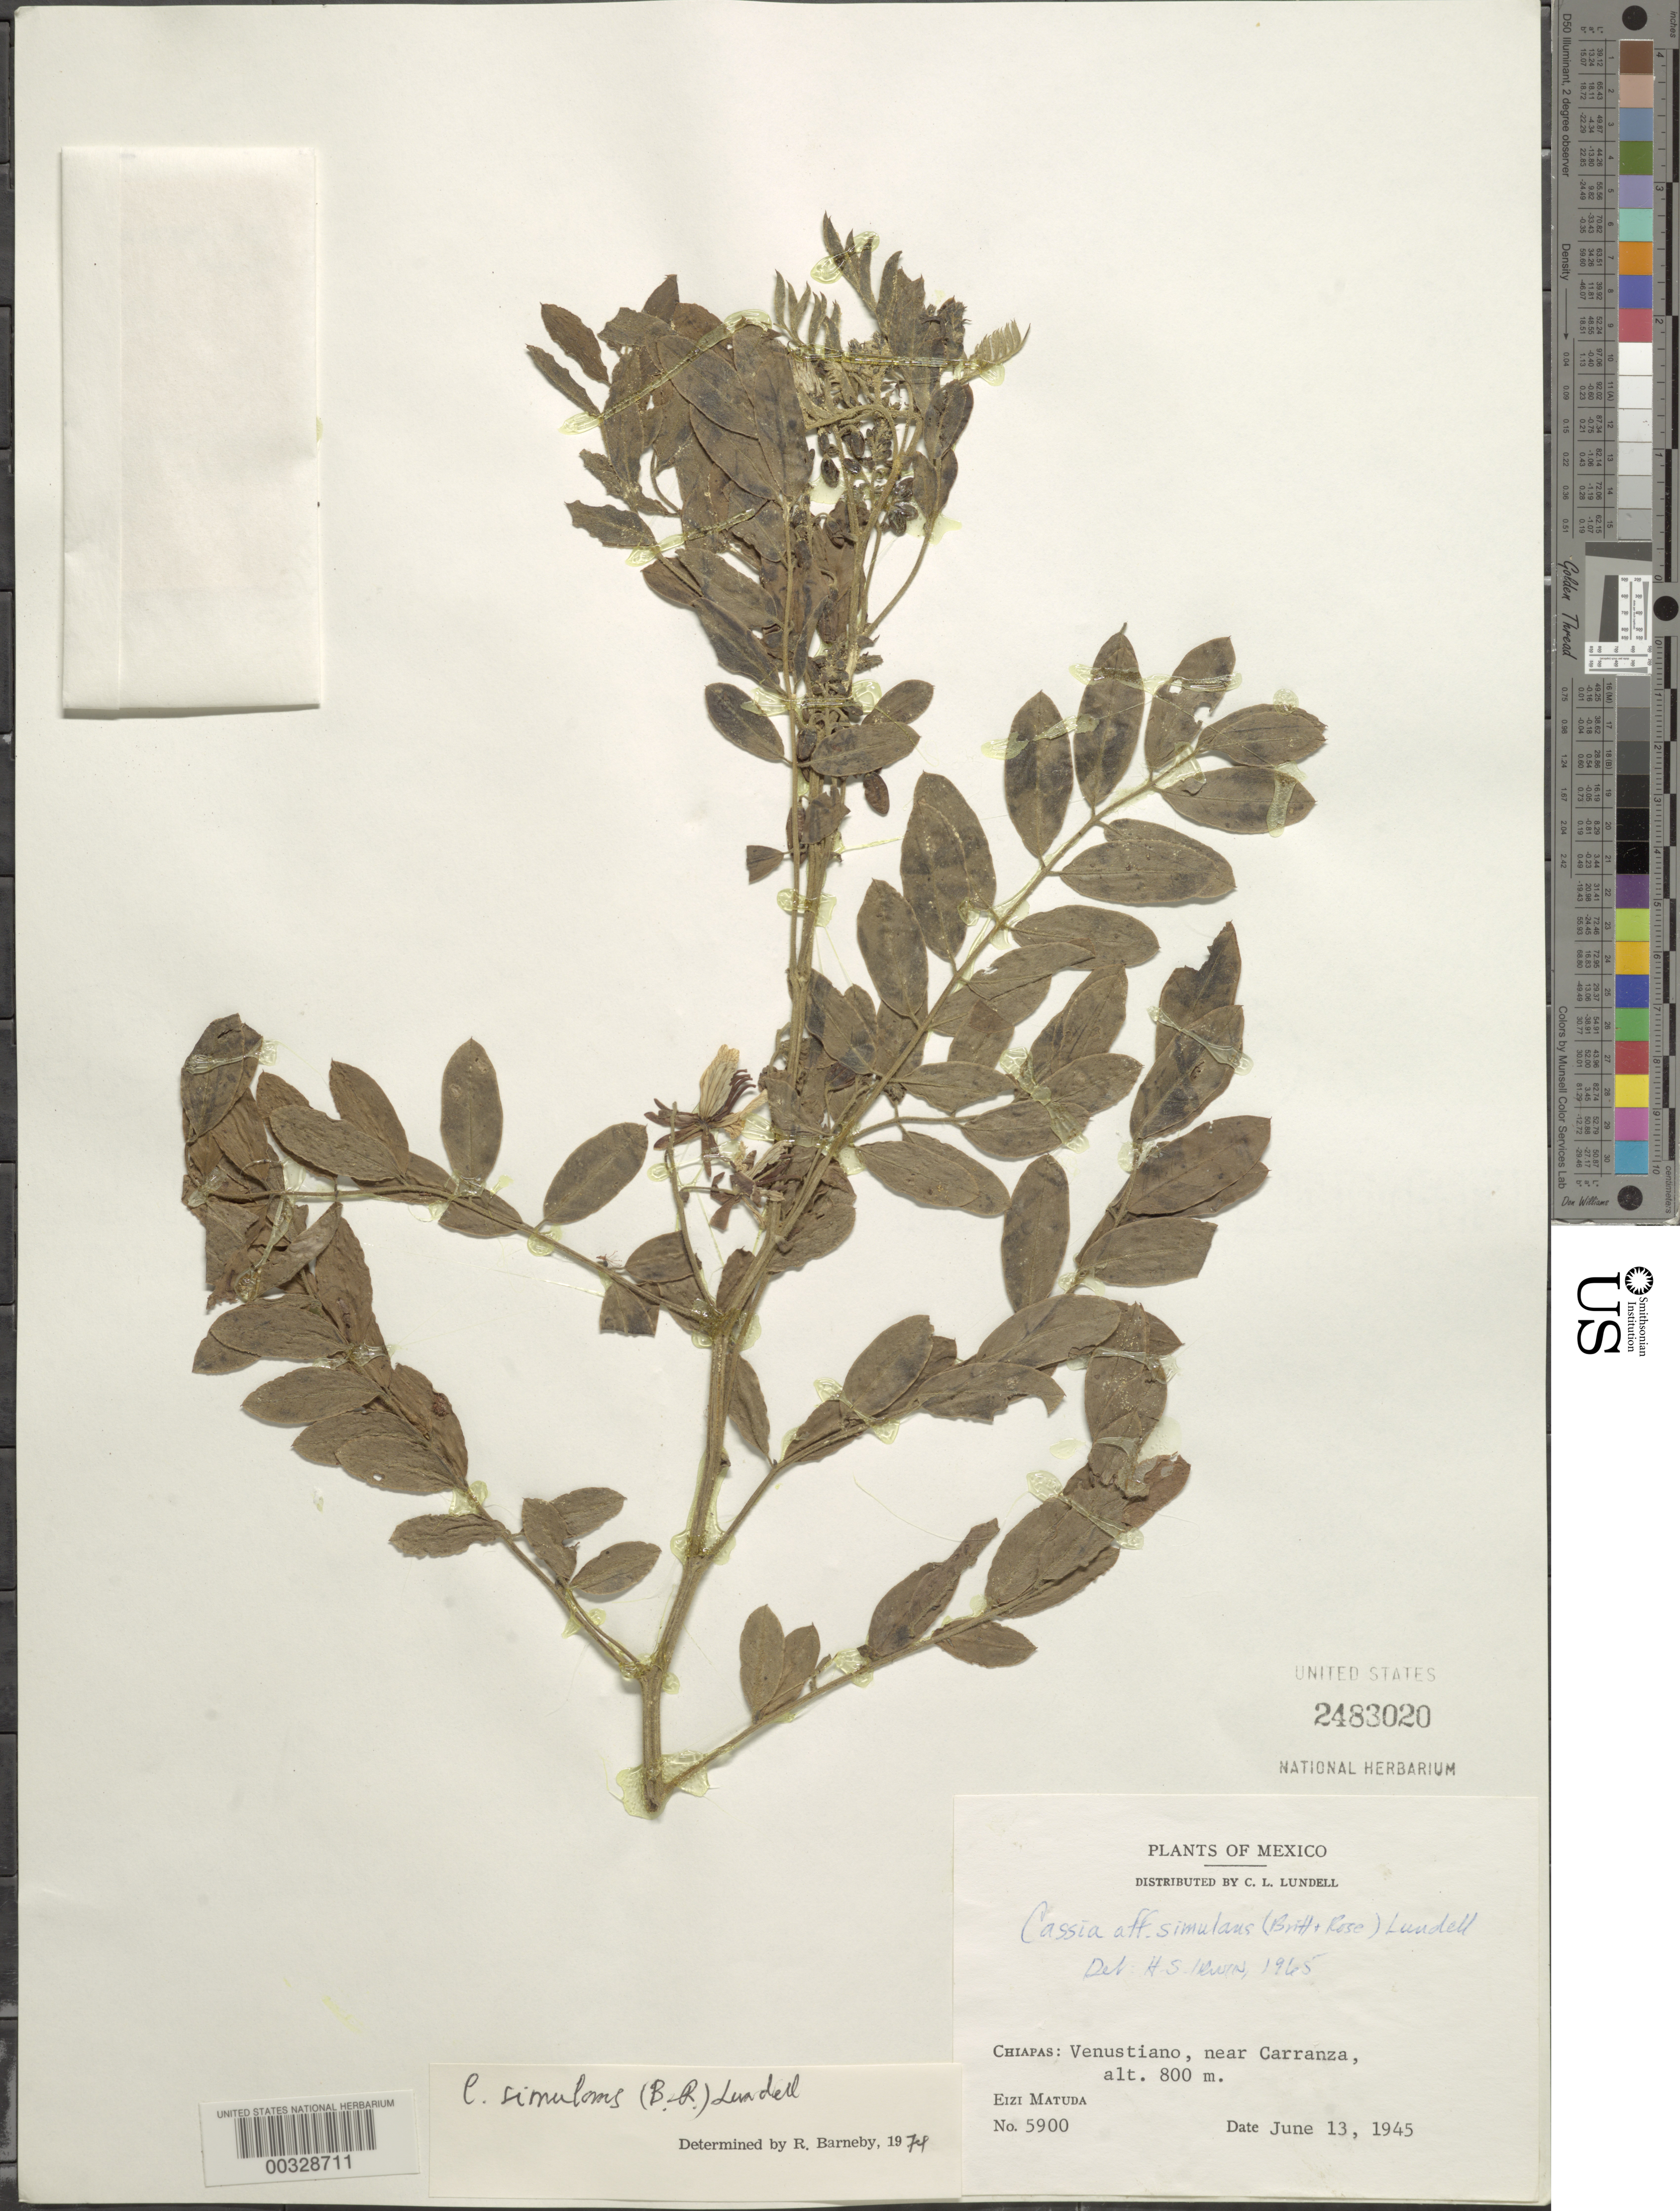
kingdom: Plantae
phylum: Tracheophyta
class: Magnoliopsida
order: Fabales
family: Fabaceae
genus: Senna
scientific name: Senna foetidissima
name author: (Ruiz & Pav. ex G. Don) H.S. Irwin & Barneby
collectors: E. Matuda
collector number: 5900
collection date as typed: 13 Jun 1945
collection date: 1945-06-13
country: Mexico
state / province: Chiapas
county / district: Venustiano Carranza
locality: Venustiano, near carranza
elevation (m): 800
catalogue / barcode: US 2483020